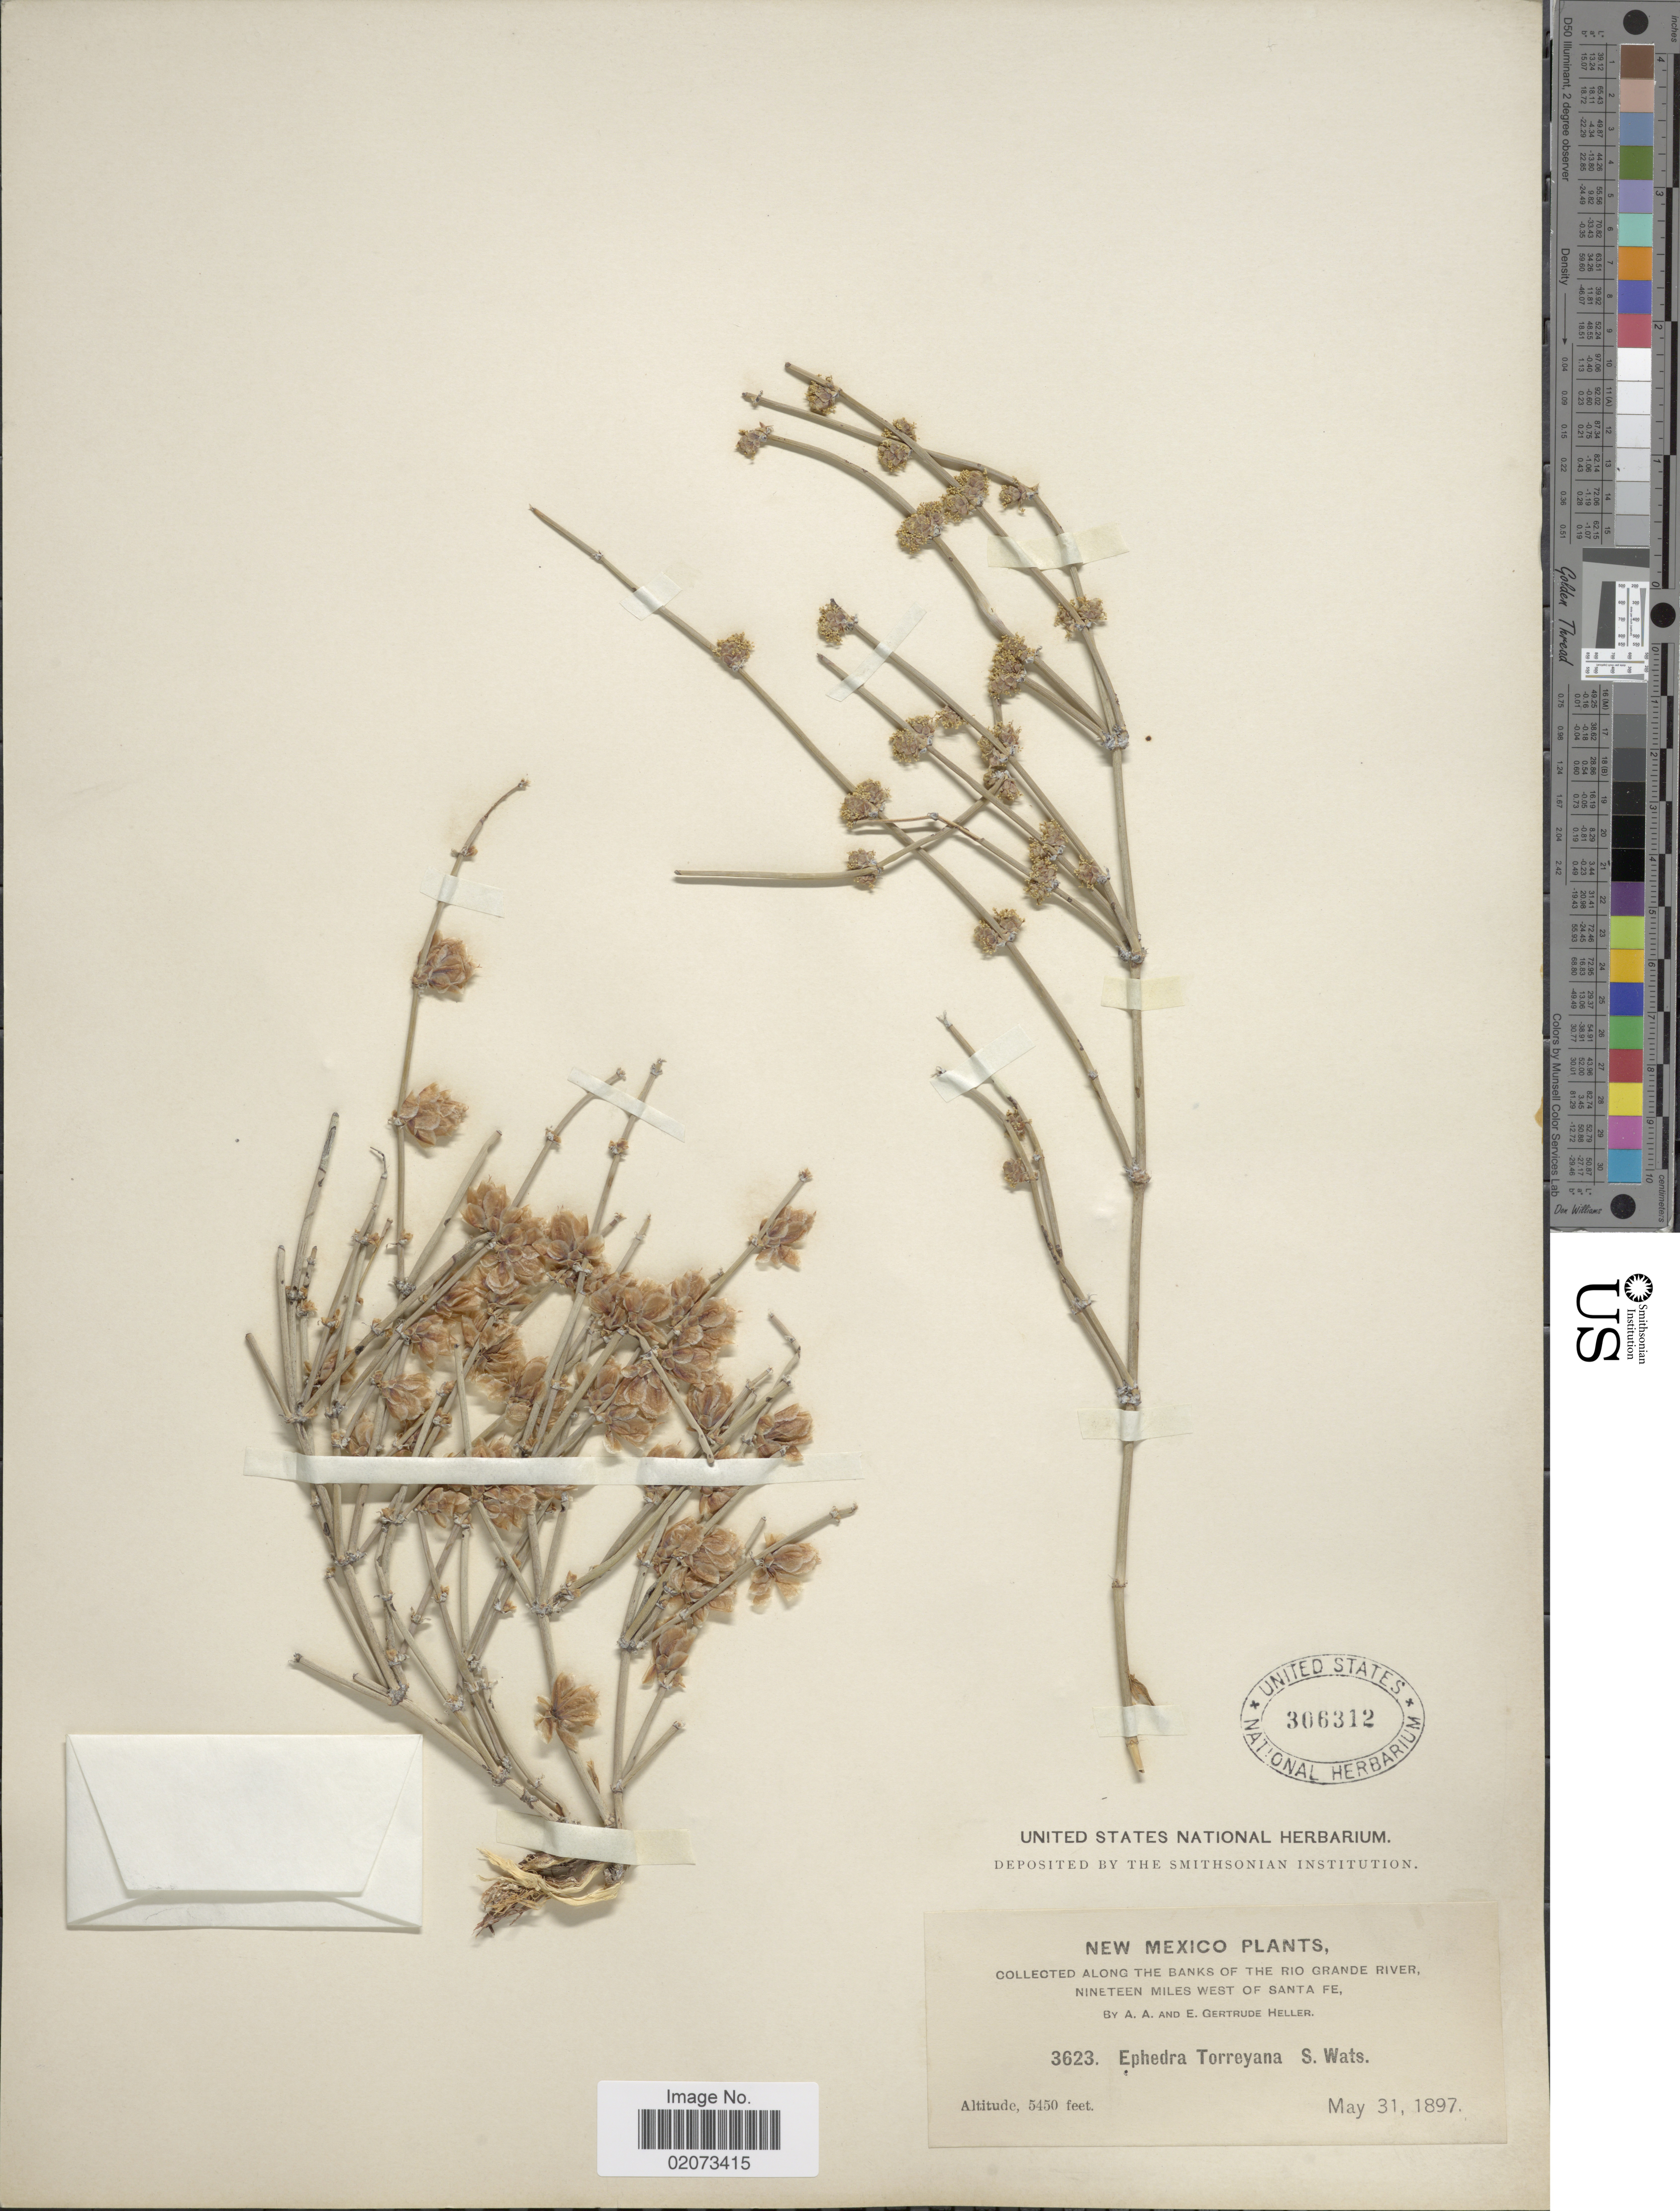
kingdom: Plantae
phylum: Tracheophyta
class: Gnetopsida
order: Ephedrales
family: Ephedraceae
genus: Ephedra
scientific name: Ephedra torreyana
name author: S. Watson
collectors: A. A. Heller & E. G. Heller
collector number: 3623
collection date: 1897-05-31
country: United States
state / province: New Mexico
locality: New Mexico. Along the Banks of the Rio Grande River Nineteen Miles west of Santa Fe.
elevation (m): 1661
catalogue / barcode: US 306312